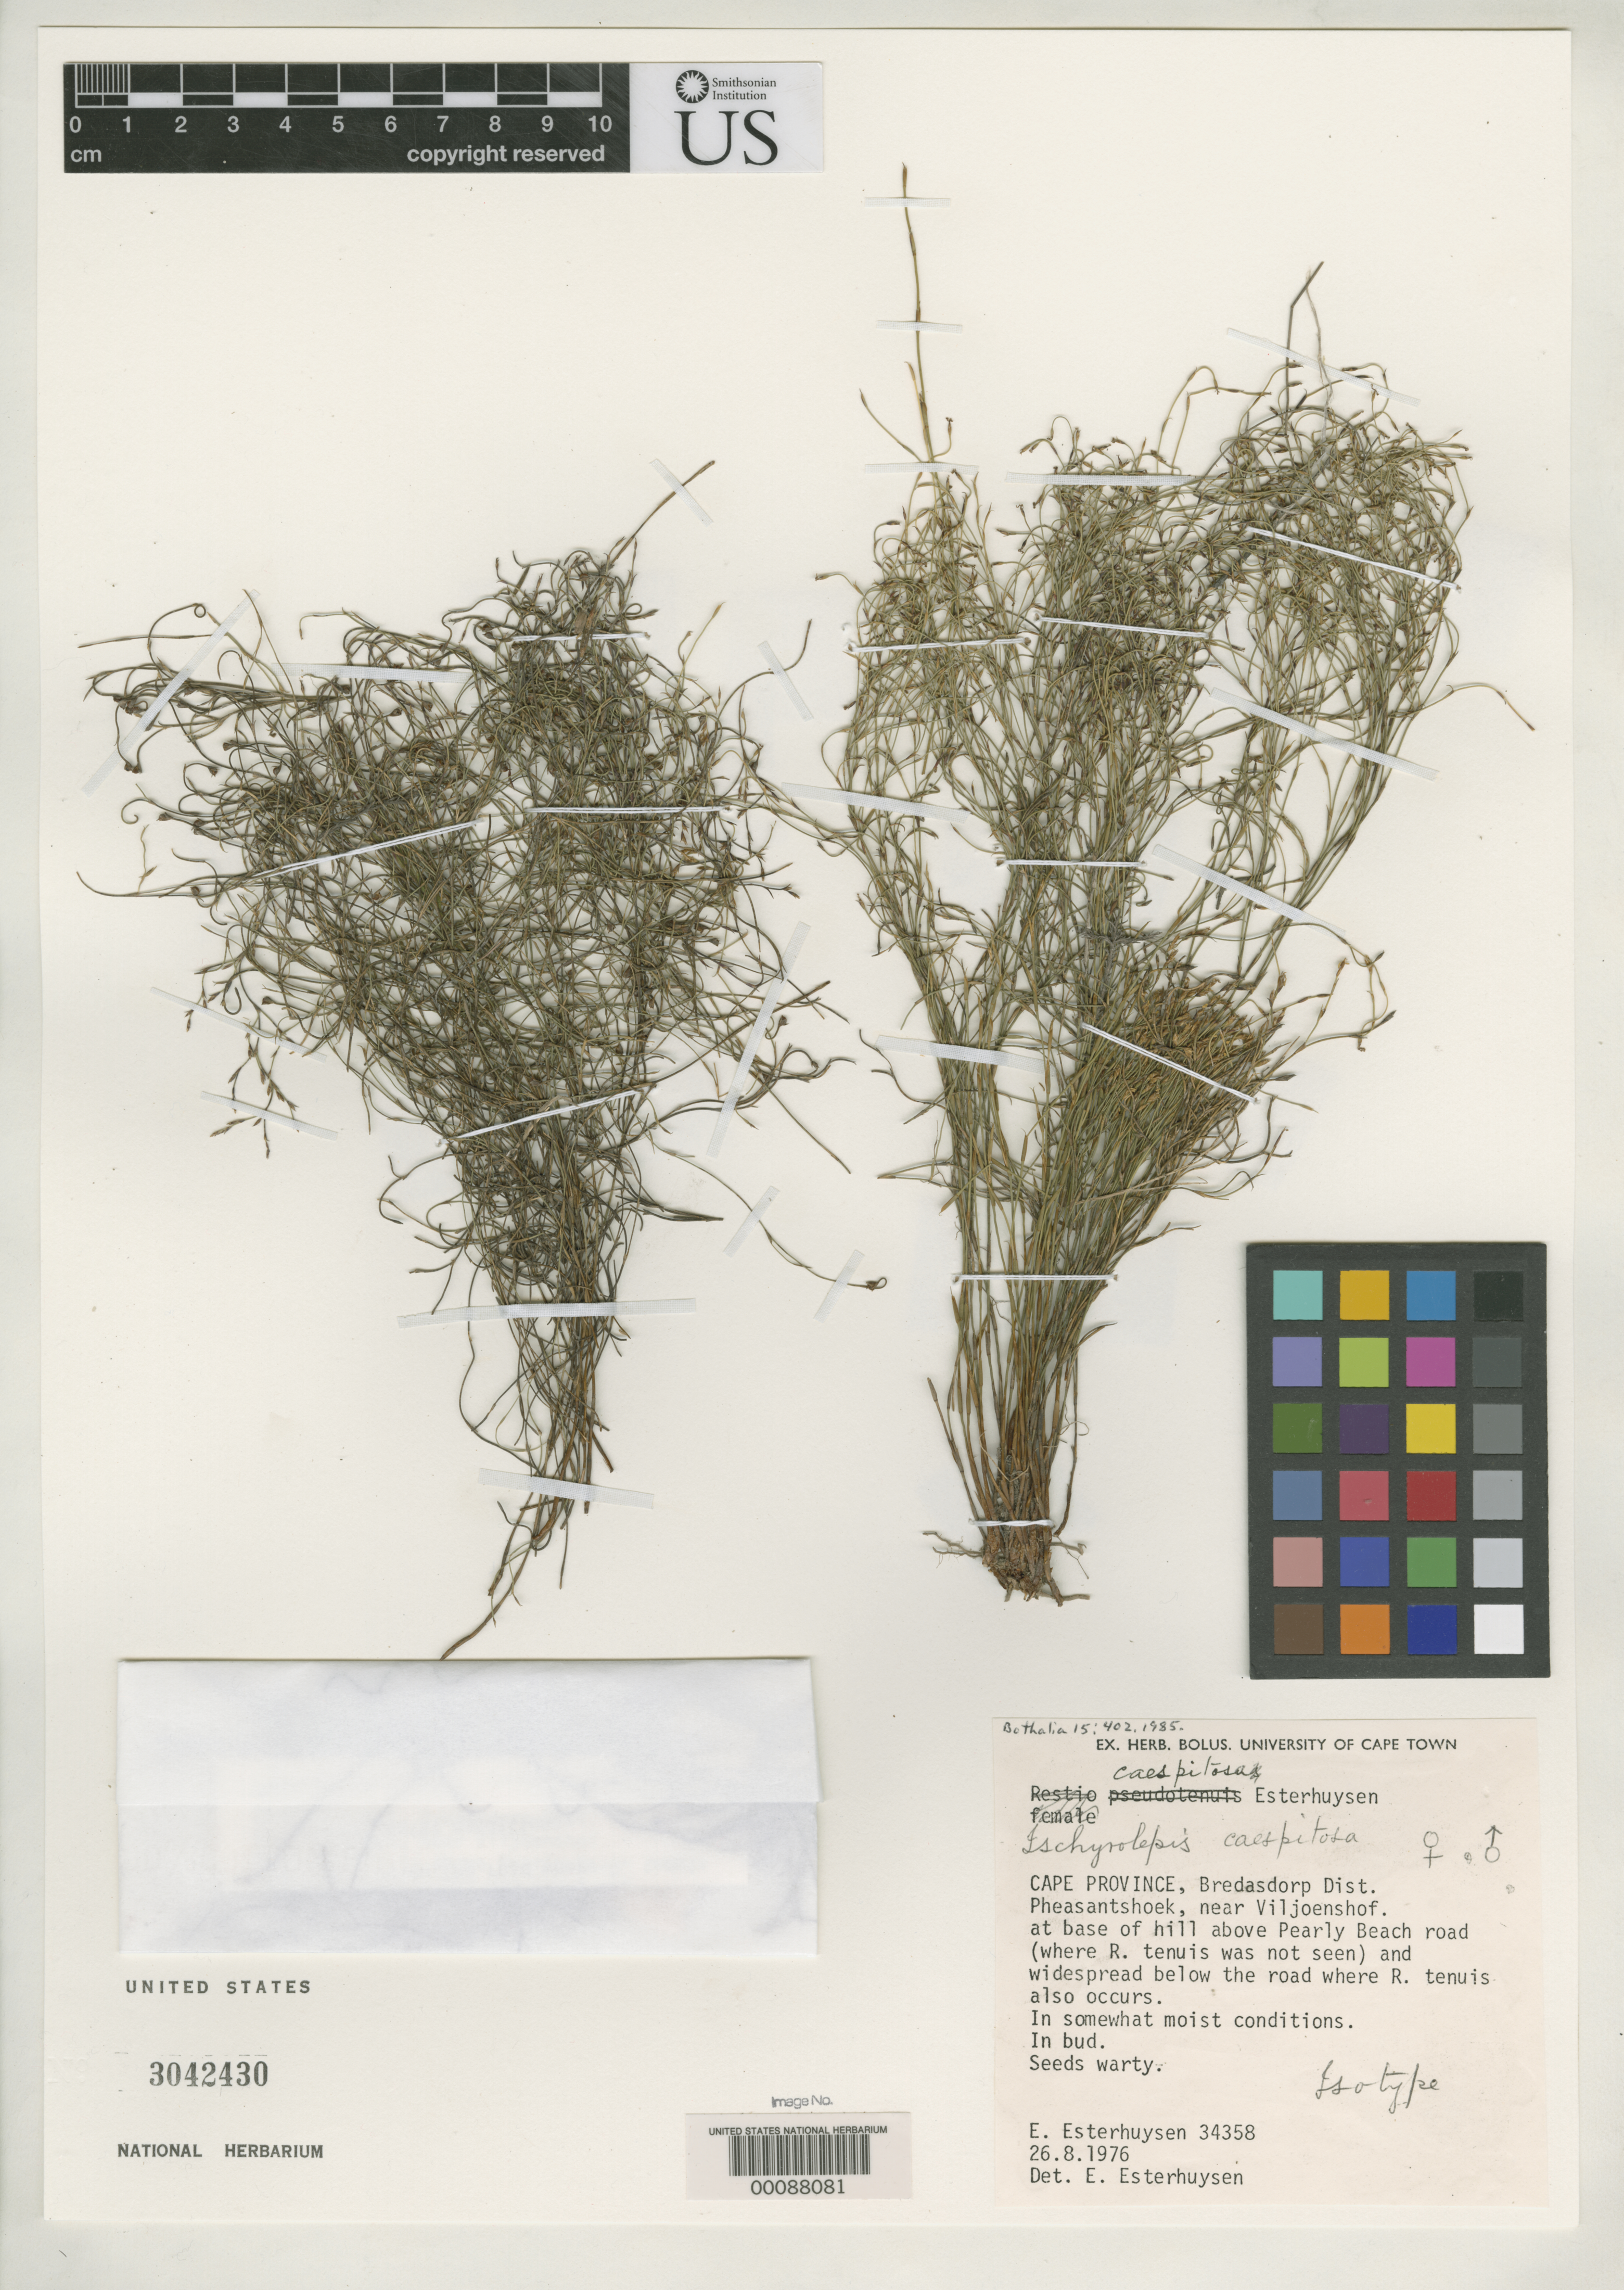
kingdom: Plantae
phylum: Tracheophyta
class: Liliopsida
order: Poales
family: Restionaceae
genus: Ischyrolepis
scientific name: Ischyrolepis caespitosa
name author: Esterh.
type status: Isotype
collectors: E. E. Esterhuysen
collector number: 34358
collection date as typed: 26 Aug 1976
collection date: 1976-08-26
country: South Africa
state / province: Western Cape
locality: Pheasantshoek, near Viljoenshof. Bredasdorp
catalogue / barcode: US 3042430